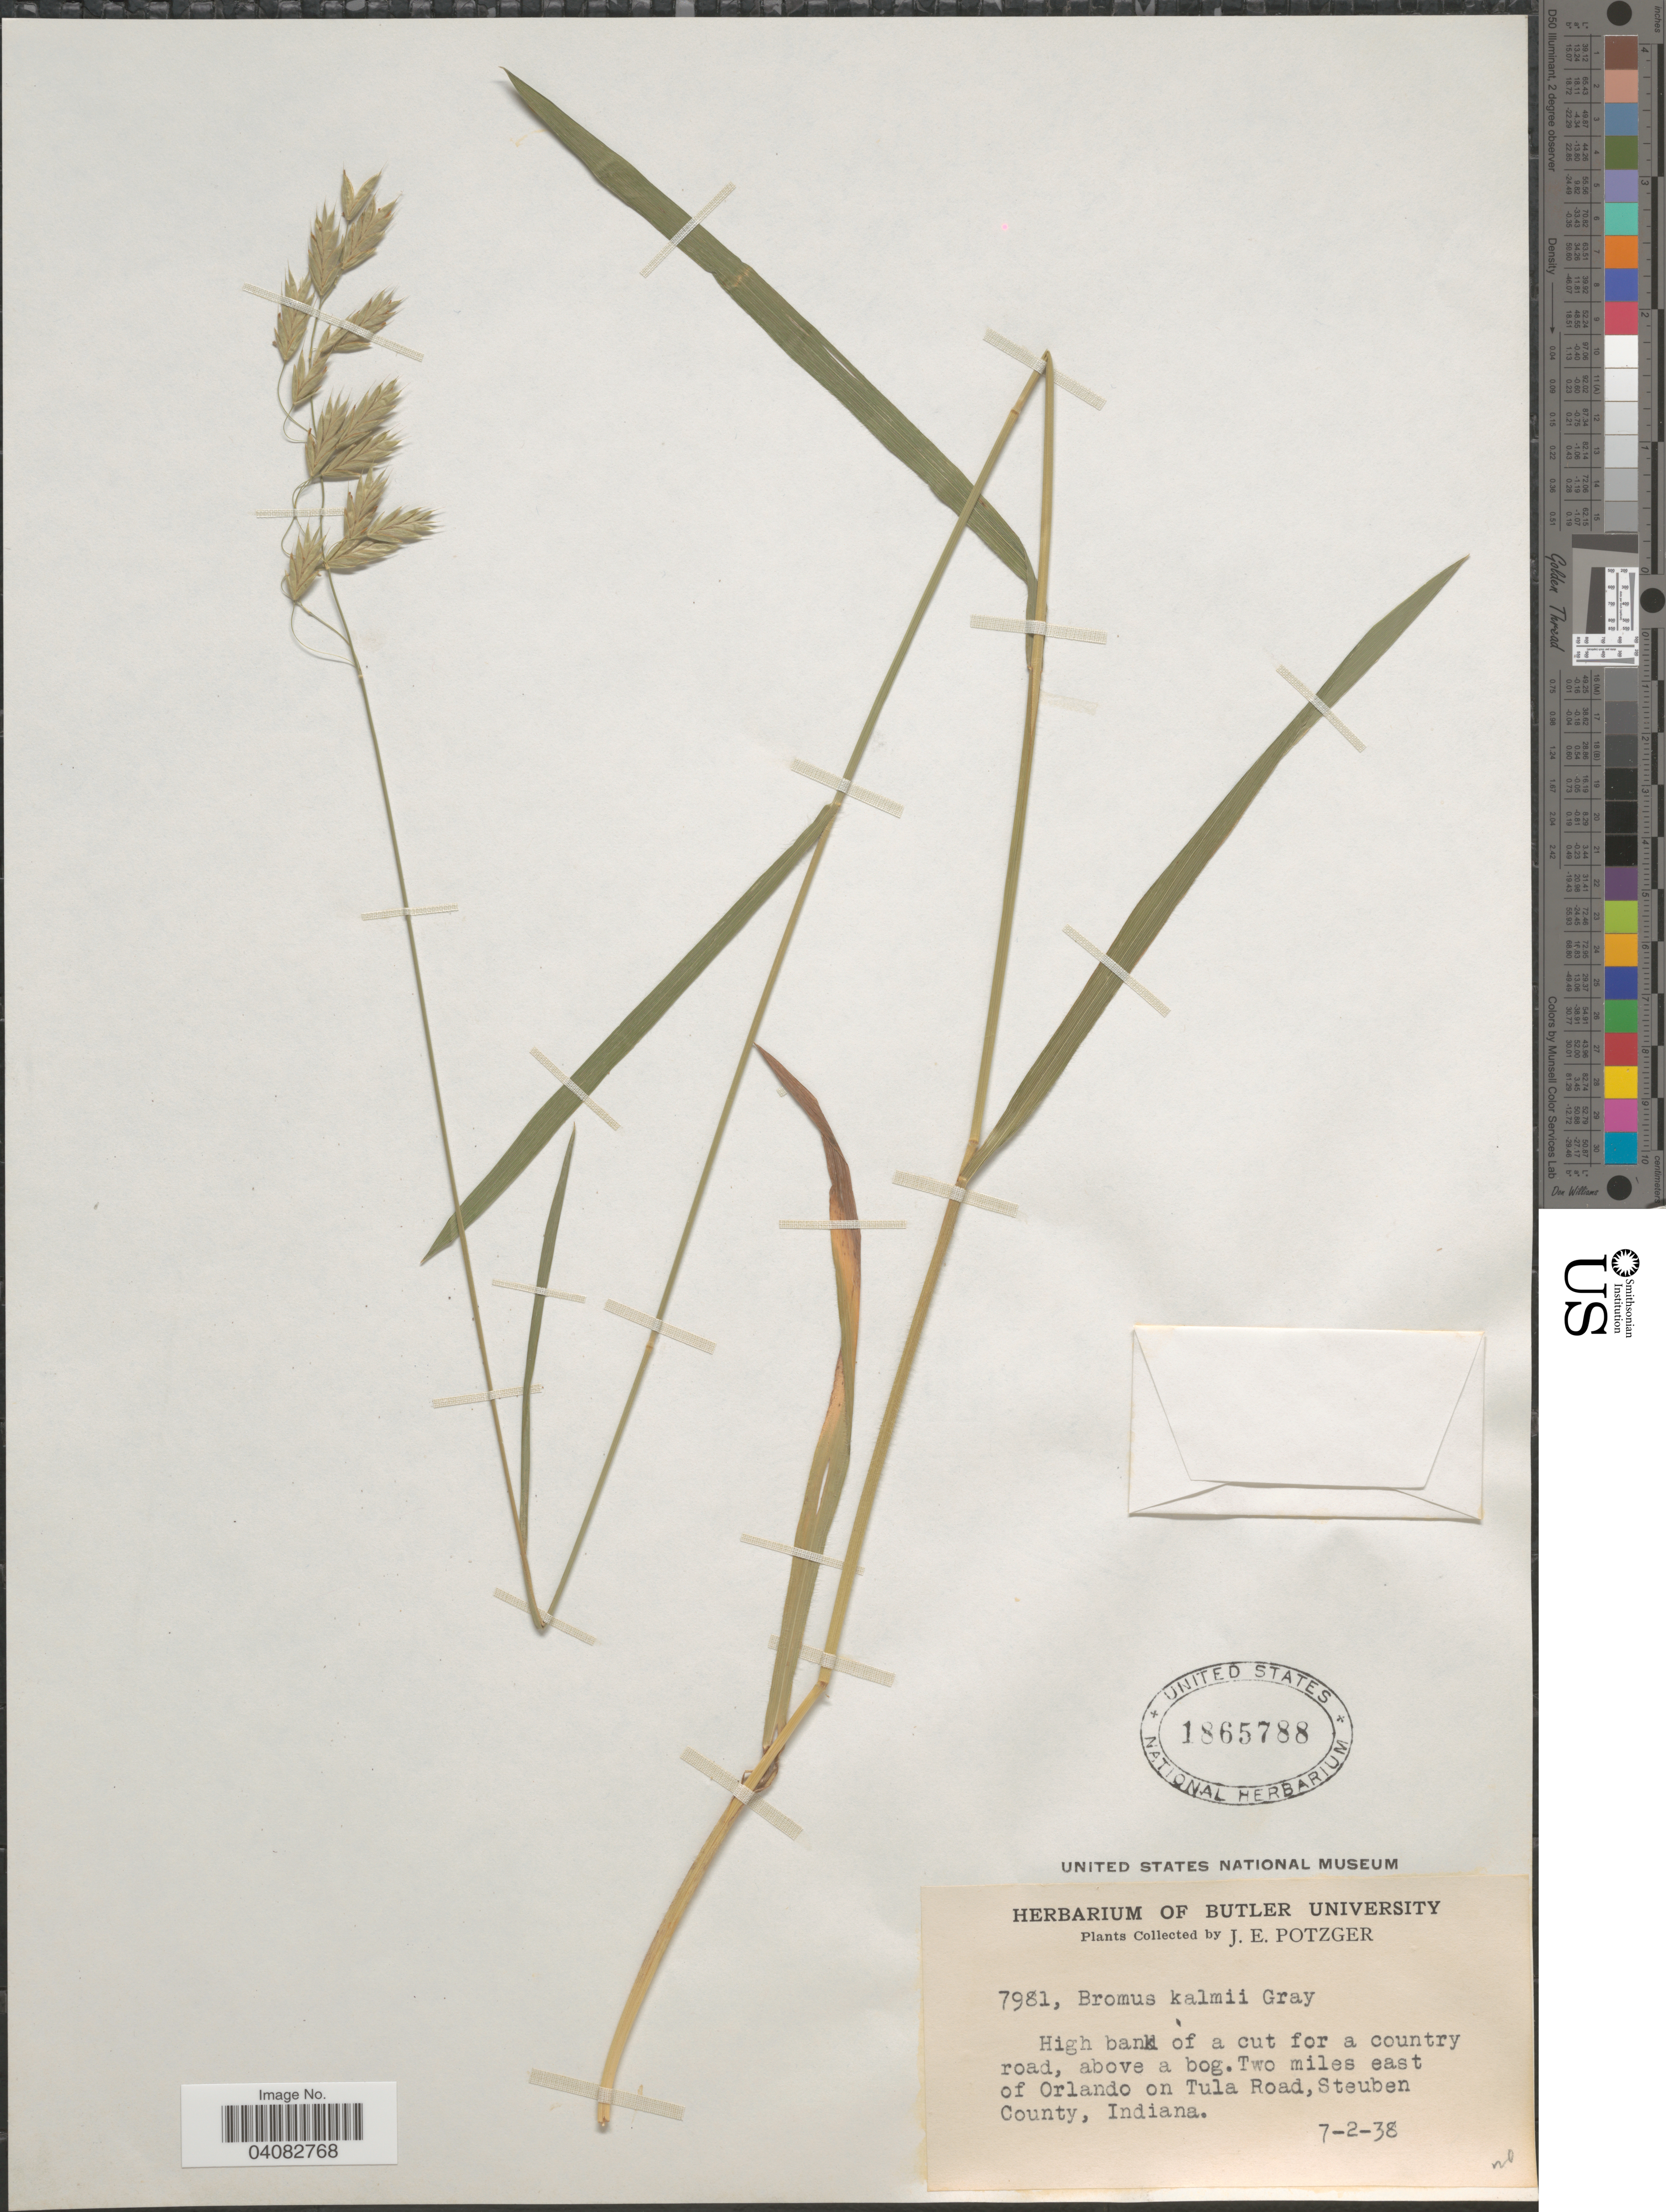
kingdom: Plantae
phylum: Tracheophyta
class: Liliopsida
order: Poales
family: Poaceae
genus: Bromus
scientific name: Bromus kalmii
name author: A. Gray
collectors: J. Potzger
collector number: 7981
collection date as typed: Transcribed d/m/y: 2/7/38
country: United States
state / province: Indiana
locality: High bank of a cut for a country road, above a bog. Two miles east of Orlando on Tula Road, Steuben County.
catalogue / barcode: US 1865788